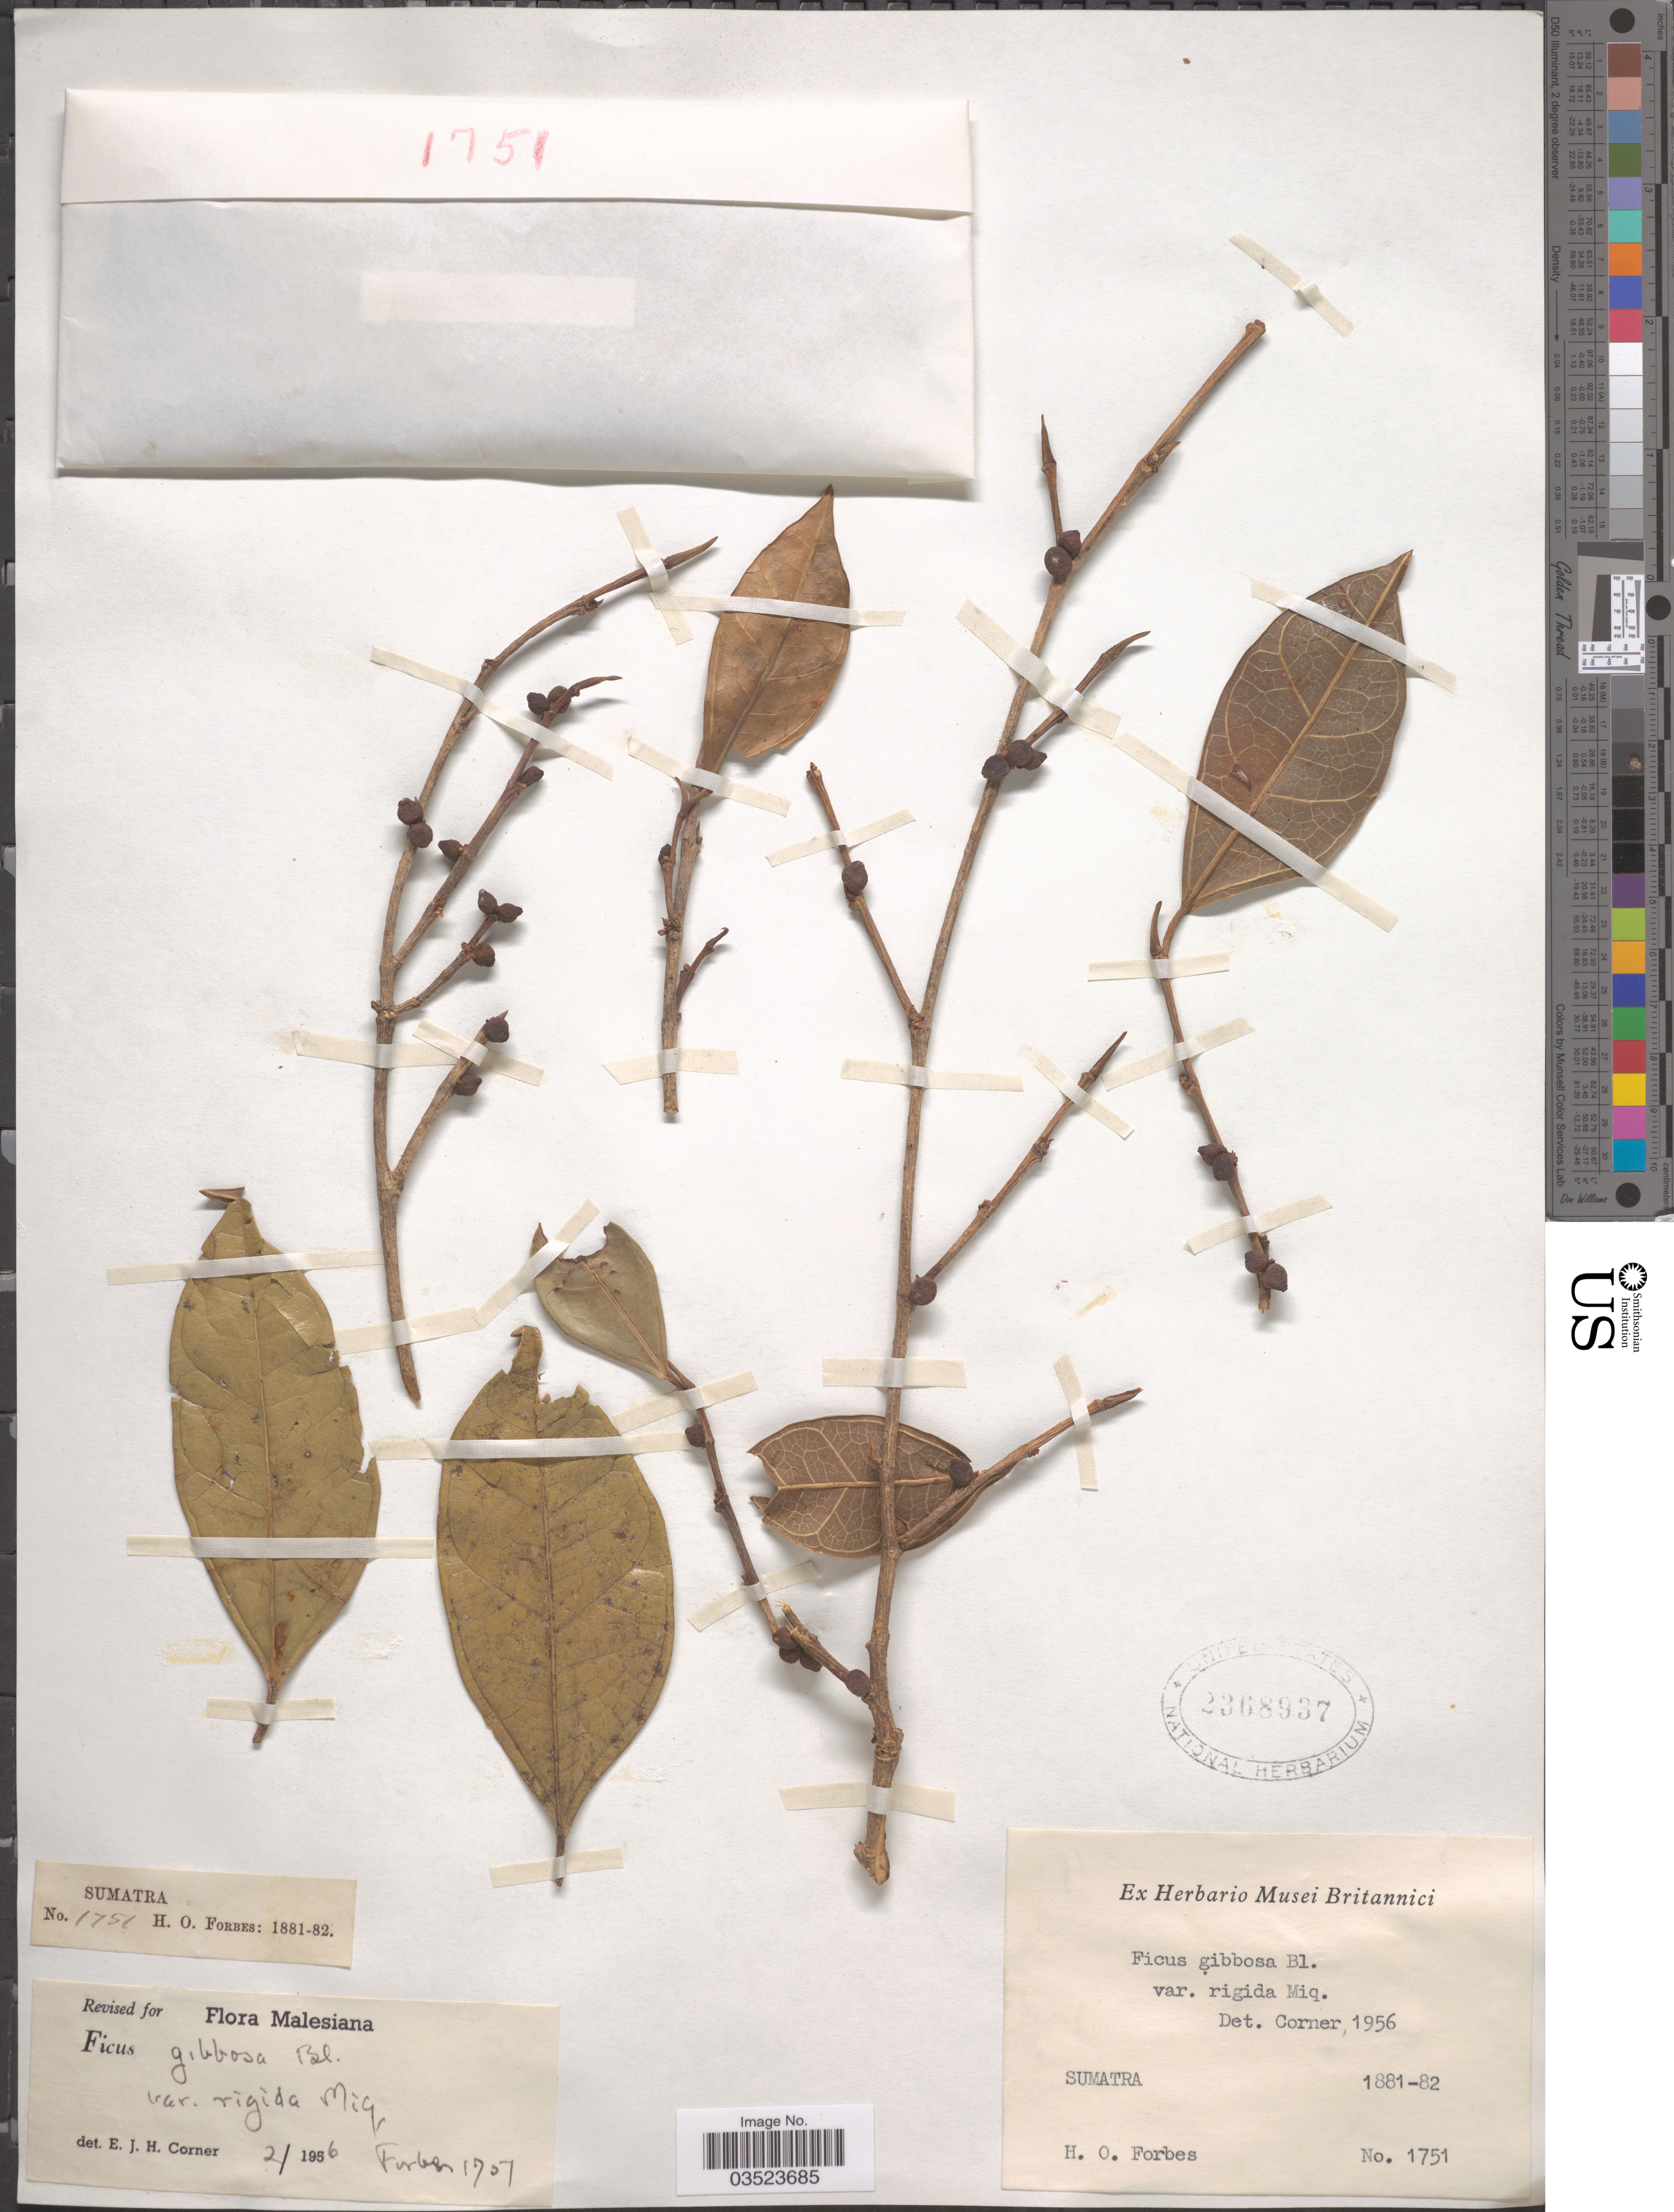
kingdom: Plantae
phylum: Tracheophyta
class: Magnoliopsida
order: Rosales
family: Moraceae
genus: Ficus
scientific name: Ficus gibbosa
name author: DC.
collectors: H. O. Forbes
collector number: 1751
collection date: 1881/1882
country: Indonesia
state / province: Sumatra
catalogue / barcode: US 2368937